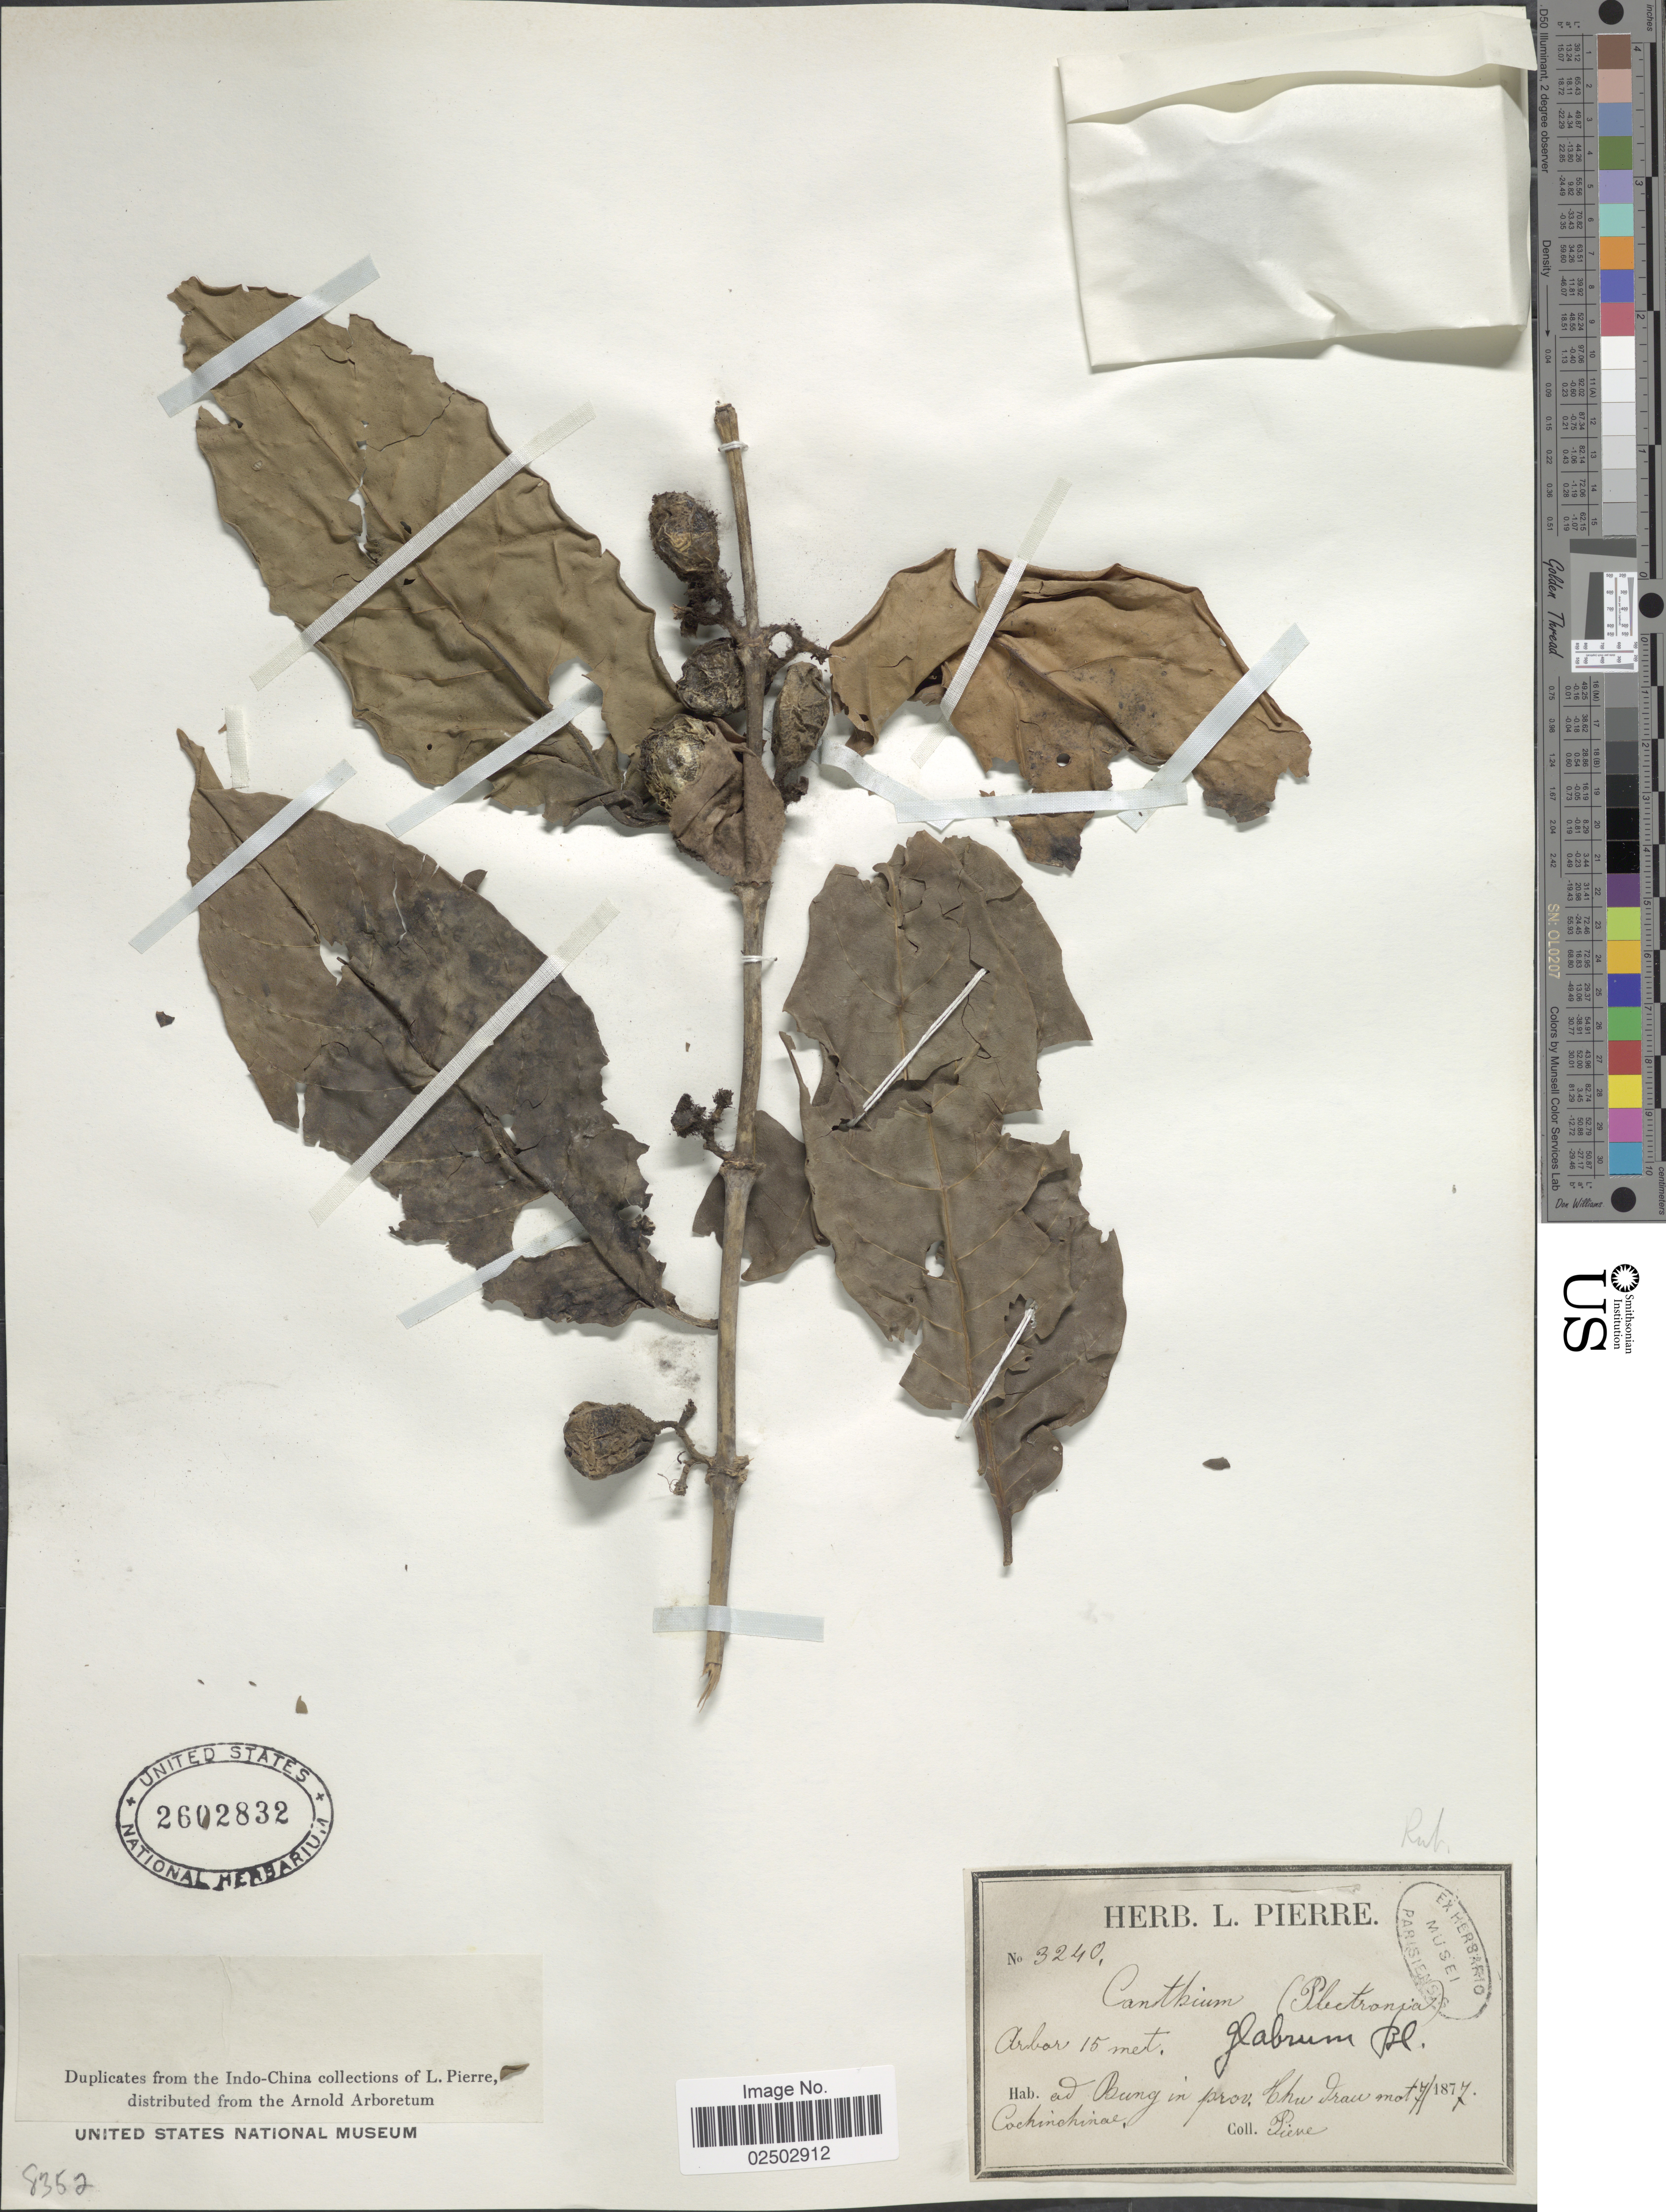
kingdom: Plantae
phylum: Tracheophyta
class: Magnoliopsida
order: Gentianales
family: Rubiaceae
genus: Canthium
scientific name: Canthium glabrum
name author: Blume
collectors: L. Pierre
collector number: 3240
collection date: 1877-07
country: Vietnam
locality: Ad Bung in prov. Thu drau mot [in Thu Dau Mot province], Cochinchinae.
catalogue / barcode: US 2602832